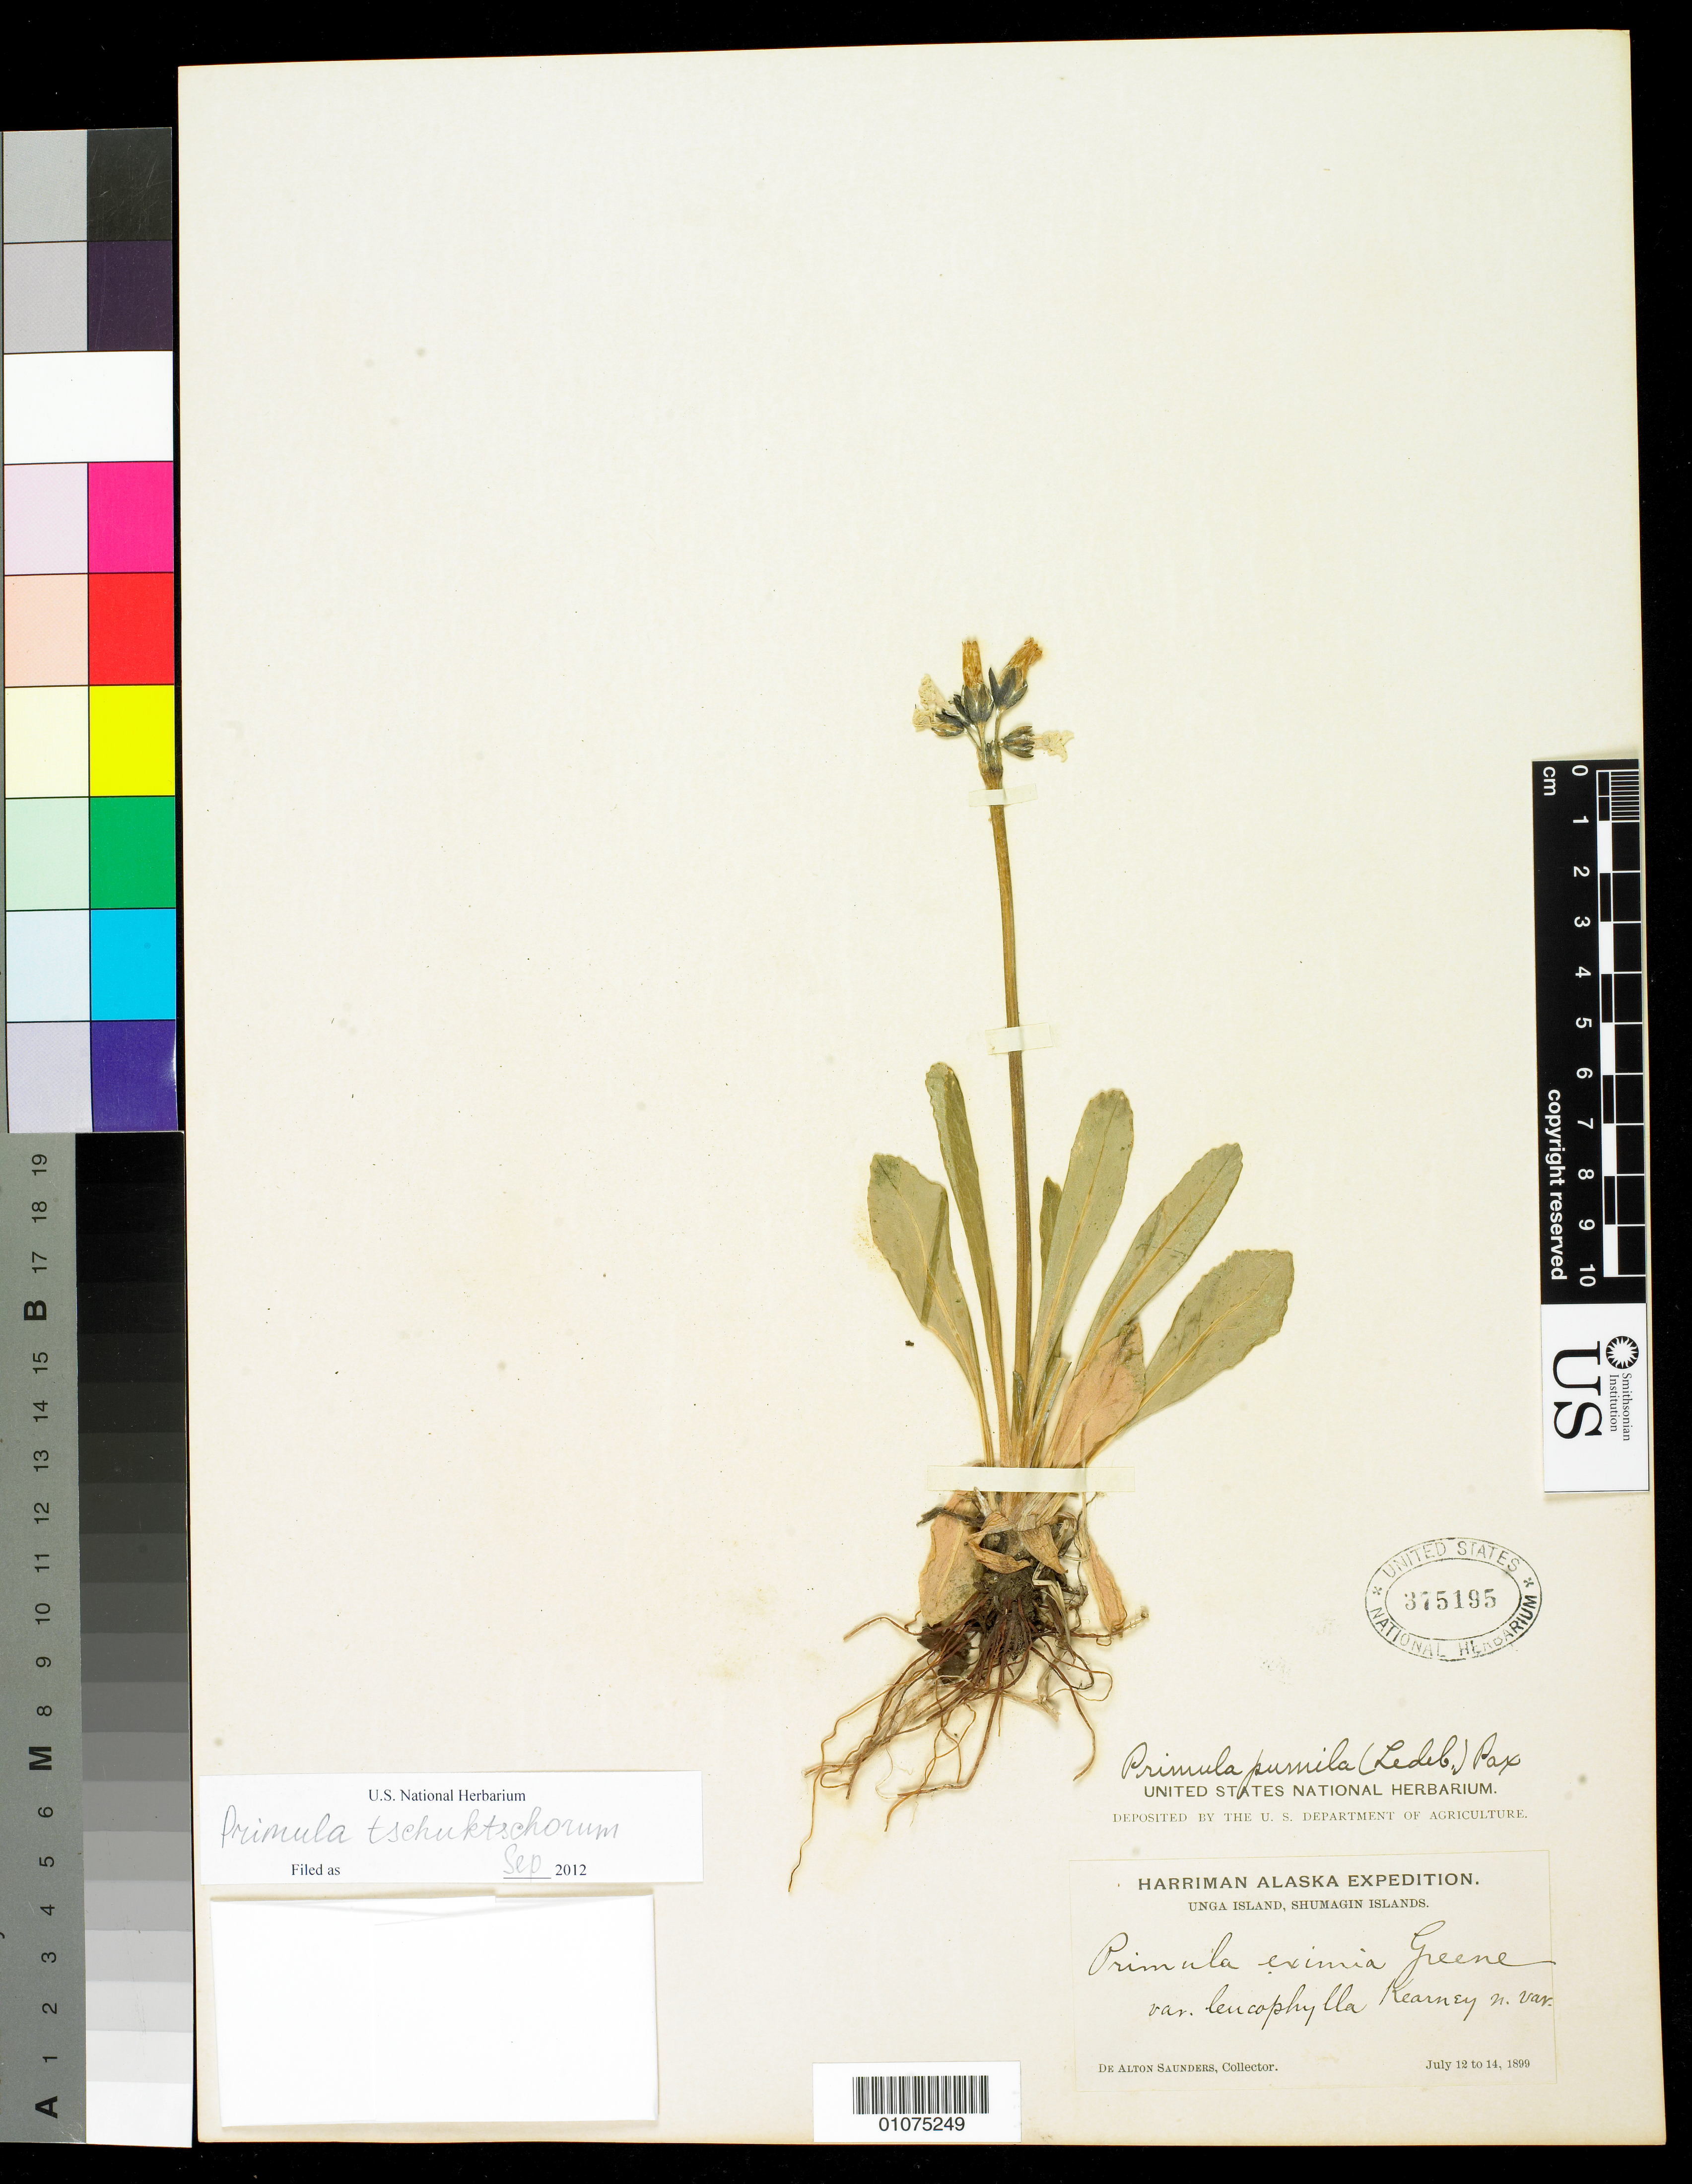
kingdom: Plantae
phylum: Tracheophyta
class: Magnoliopsida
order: Ericales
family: Primulaceae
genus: Primula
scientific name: Primula tschuktschorum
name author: Kjellm.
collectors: D. A. Saunders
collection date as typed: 12 Jul 1899 to 14 Jul 1899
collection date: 1899-07-12/1899-07-14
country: United States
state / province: Alaska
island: Shumagin Islands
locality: Unga Island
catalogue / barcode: US 375195